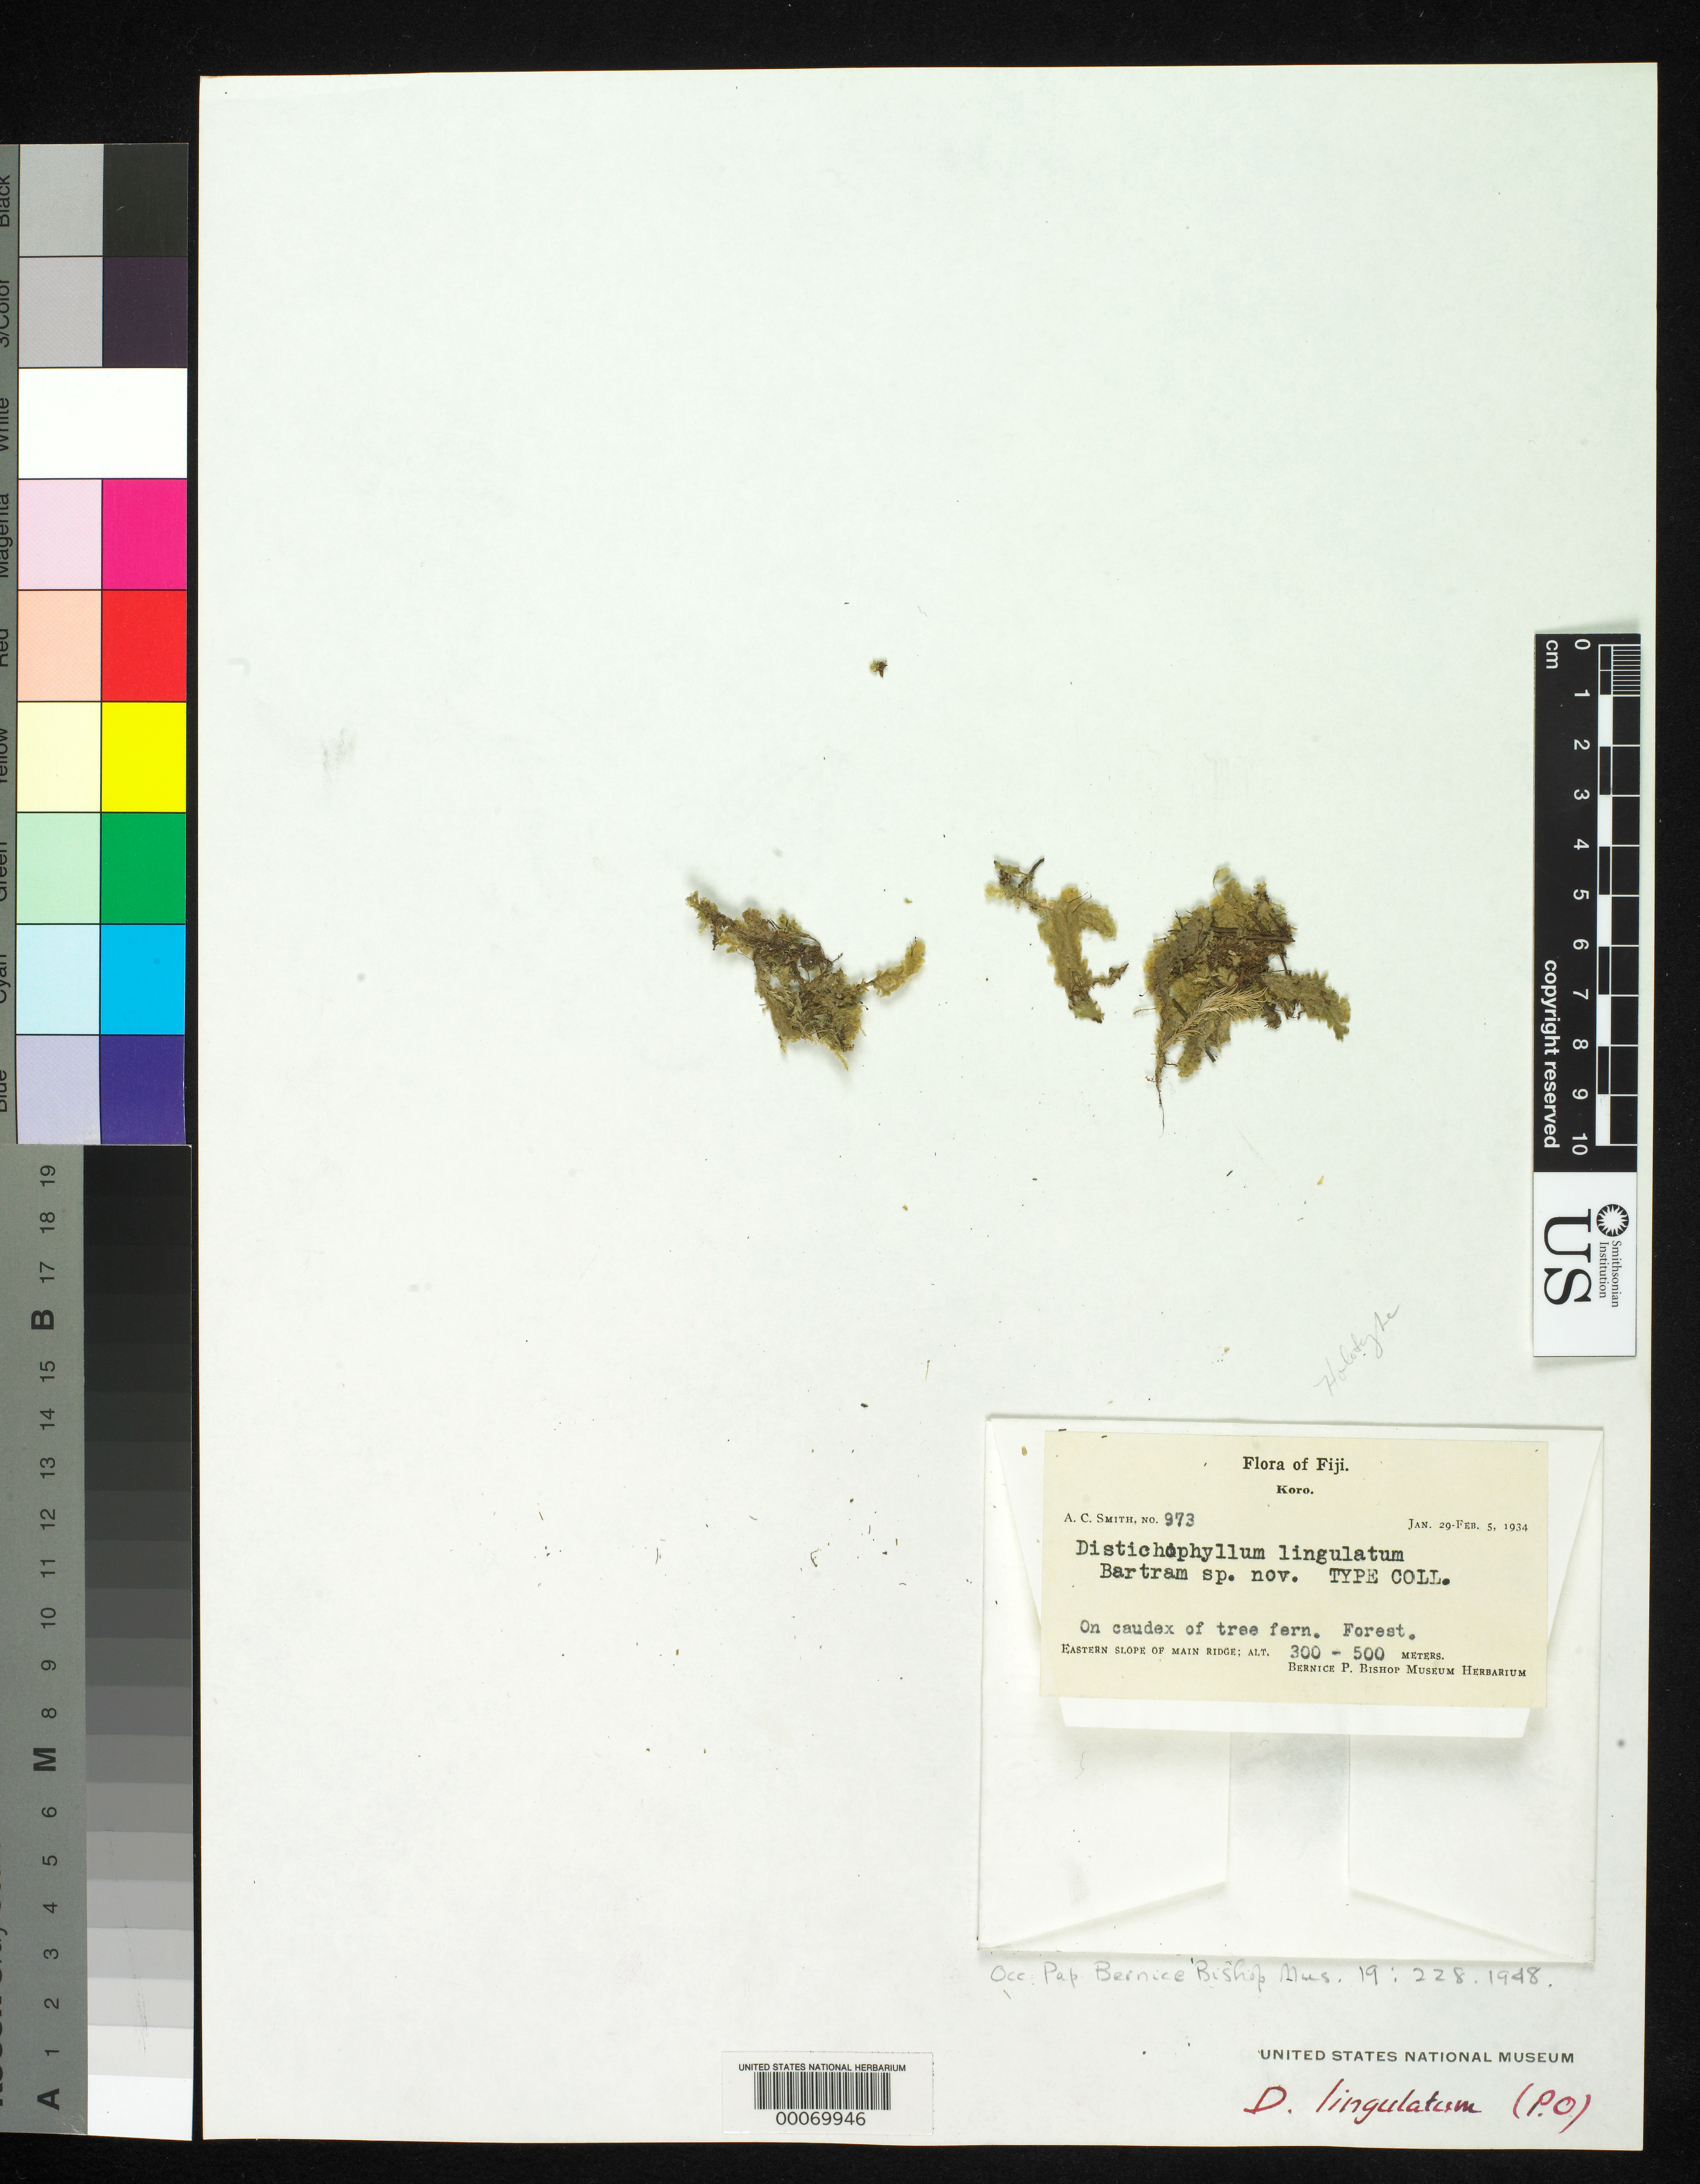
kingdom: Plantae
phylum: Bryophyta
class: Bryopsida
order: Hookeriales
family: Daltoniaceae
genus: Distichophyllum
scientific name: Distichophyllum lingulatum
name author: E.B. Bartram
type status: Holotype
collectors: A. C. Smith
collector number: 973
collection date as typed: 29 Jan 1934 to 05 Feb 1934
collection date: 1934-01-29/1934-02-05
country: Fiji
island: Koro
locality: E slope of main ridge.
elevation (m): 300